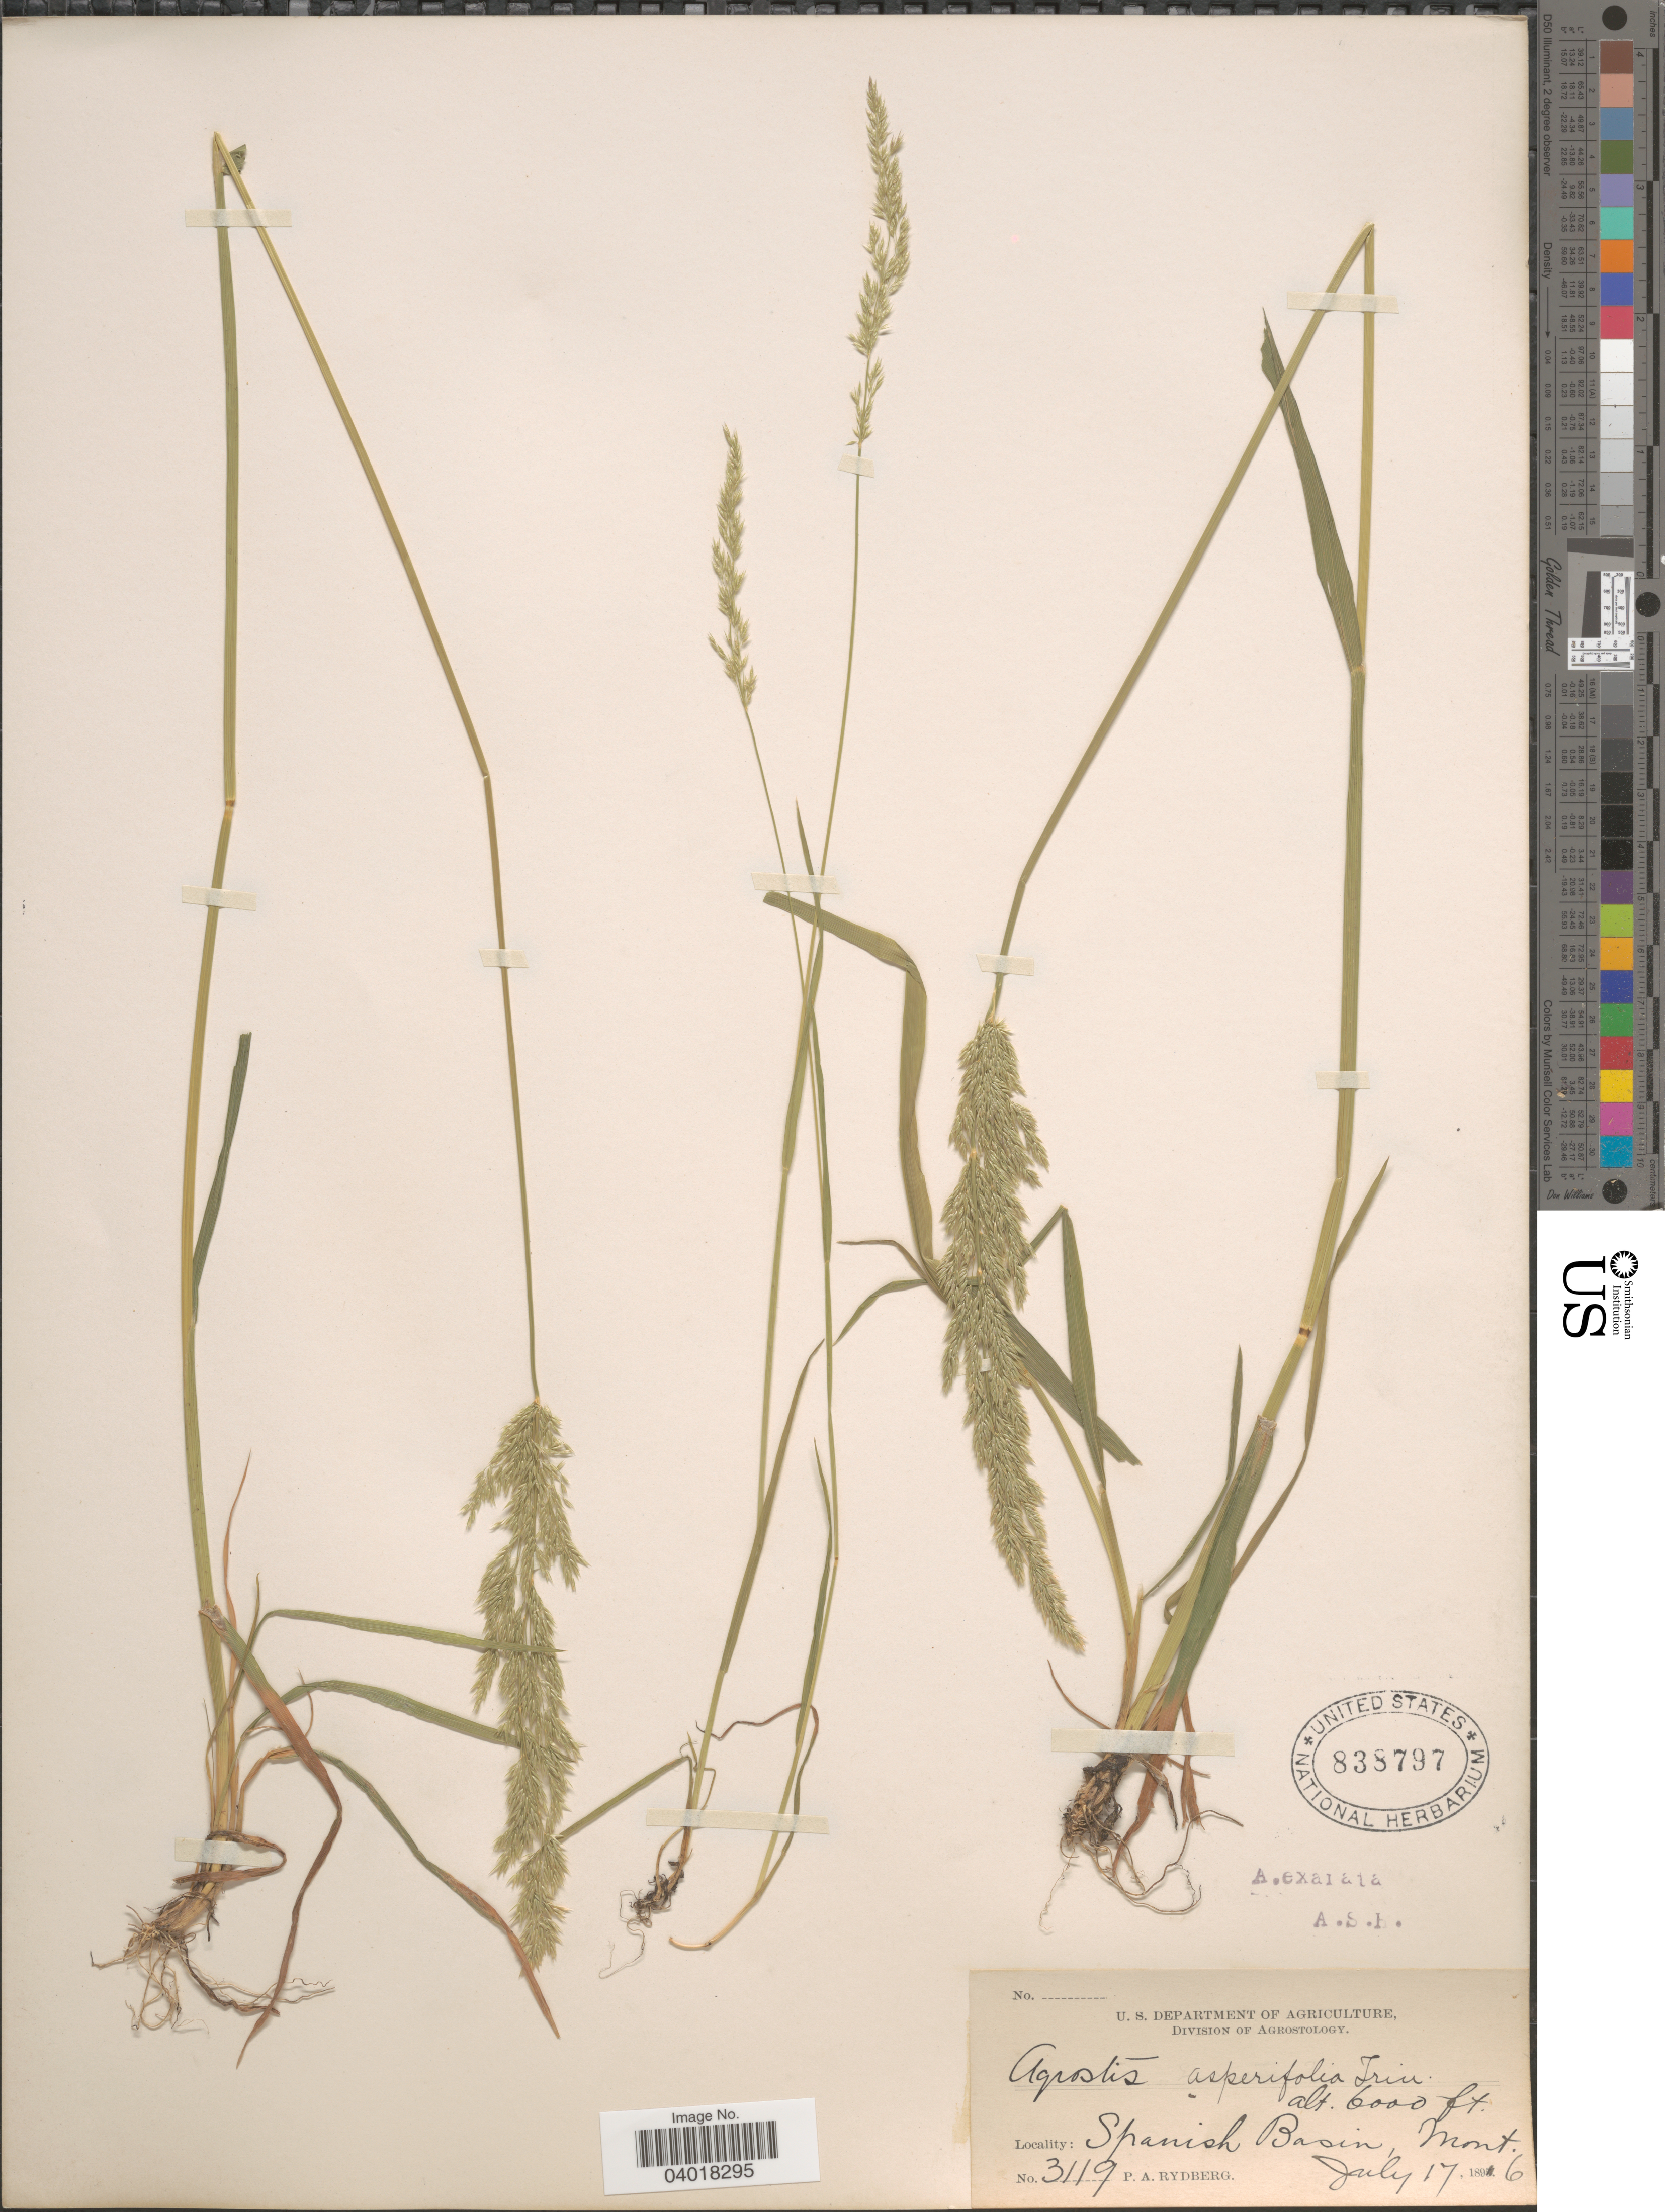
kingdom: Plantae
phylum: Tracheophyta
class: Liliopsida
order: Poales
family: Poaceae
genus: Agrostis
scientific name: Agrostis exarata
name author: Trin.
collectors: P. A. Rydberg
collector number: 3119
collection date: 1896-07-17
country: United States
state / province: Montana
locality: Spanish Basin.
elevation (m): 1829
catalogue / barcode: US 838797